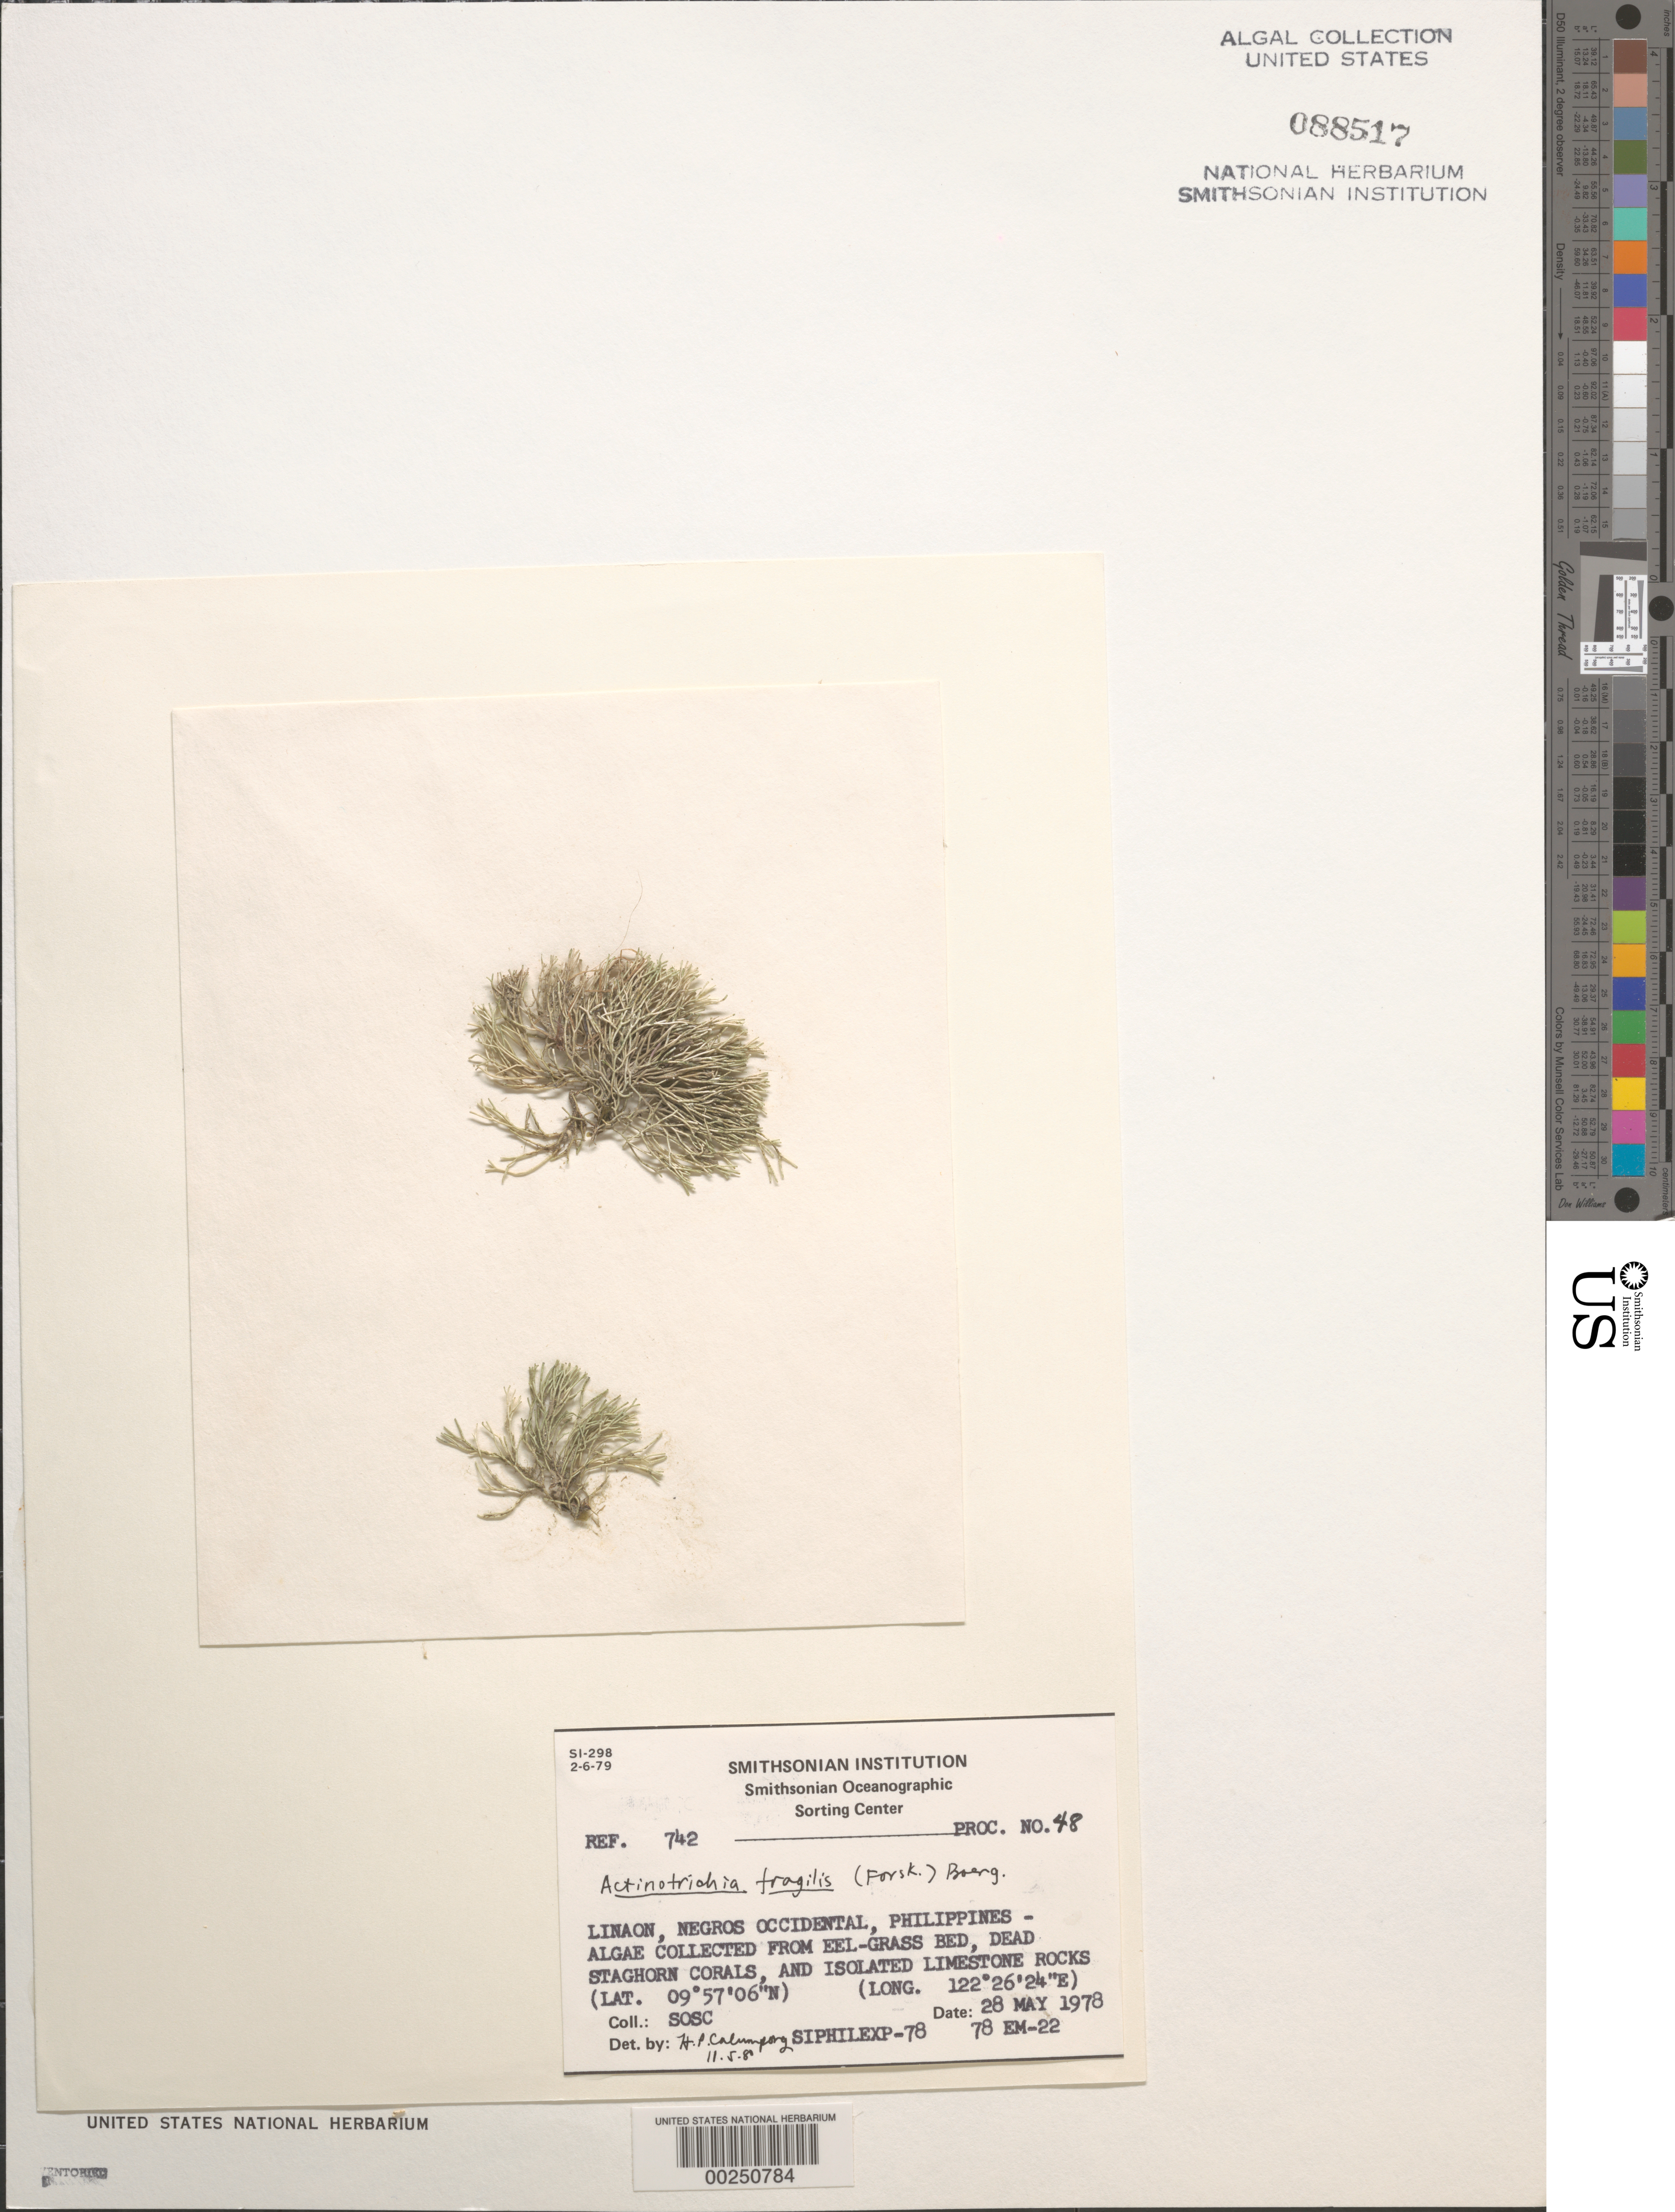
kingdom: Plantae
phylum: Rhodophyta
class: Florideophyceae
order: Nemaliales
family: Galaxauraceae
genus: Actinotrichia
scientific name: Actinotrichia fragilis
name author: (Forssk.) Børgesen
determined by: Calumpong, H. P.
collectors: SOSC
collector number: Station Em-22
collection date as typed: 28 May 1978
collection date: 1978-05-28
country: Philippines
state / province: Western Visayas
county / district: Negros Occidental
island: Negros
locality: Linaon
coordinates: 09 57' 06" N, 122 26' 24" E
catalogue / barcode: US 88517